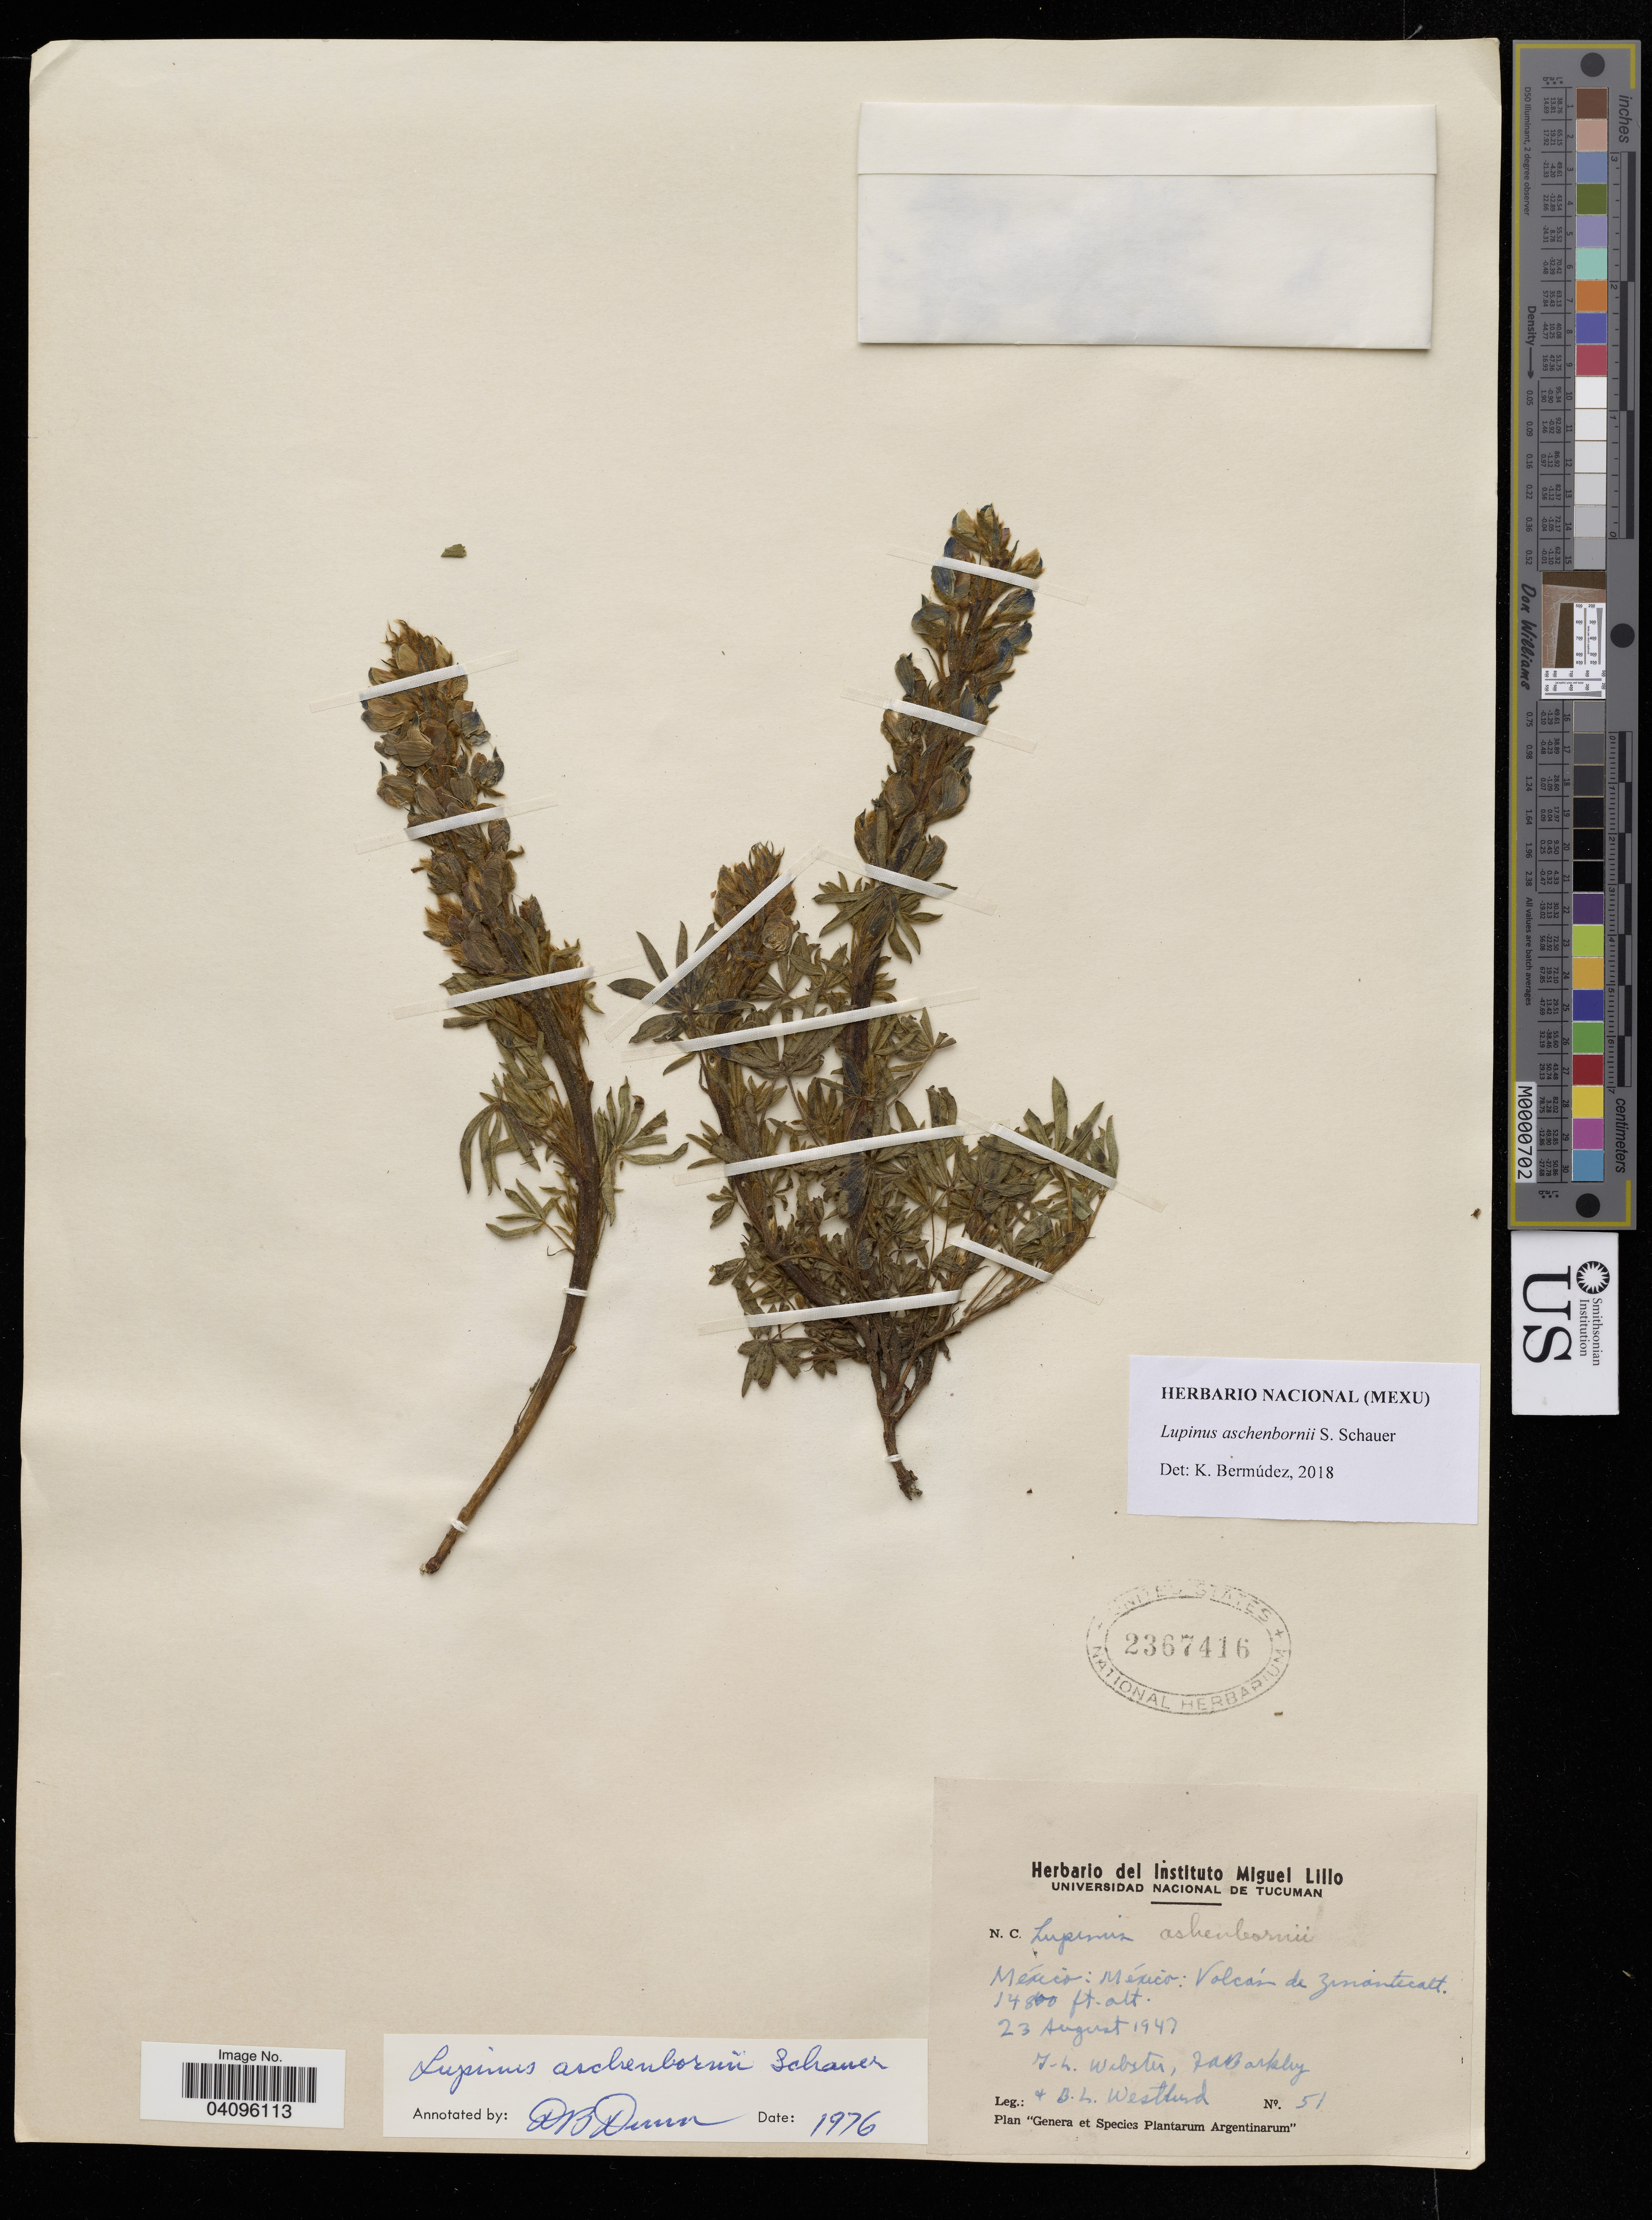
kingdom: Plantae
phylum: Tracheophyta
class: Magnoliopsida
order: Fabales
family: Fabaceae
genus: Lupinus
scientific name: Lupinus aschenbornii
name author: S. Schauer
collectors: G. Webster, F. A. Barkley & B. Westlund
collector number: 51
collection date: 1947-08-23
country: Mexico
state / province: México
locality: México: Volcán de Xinantécatl.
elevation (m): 4511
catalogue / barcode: US 2367416